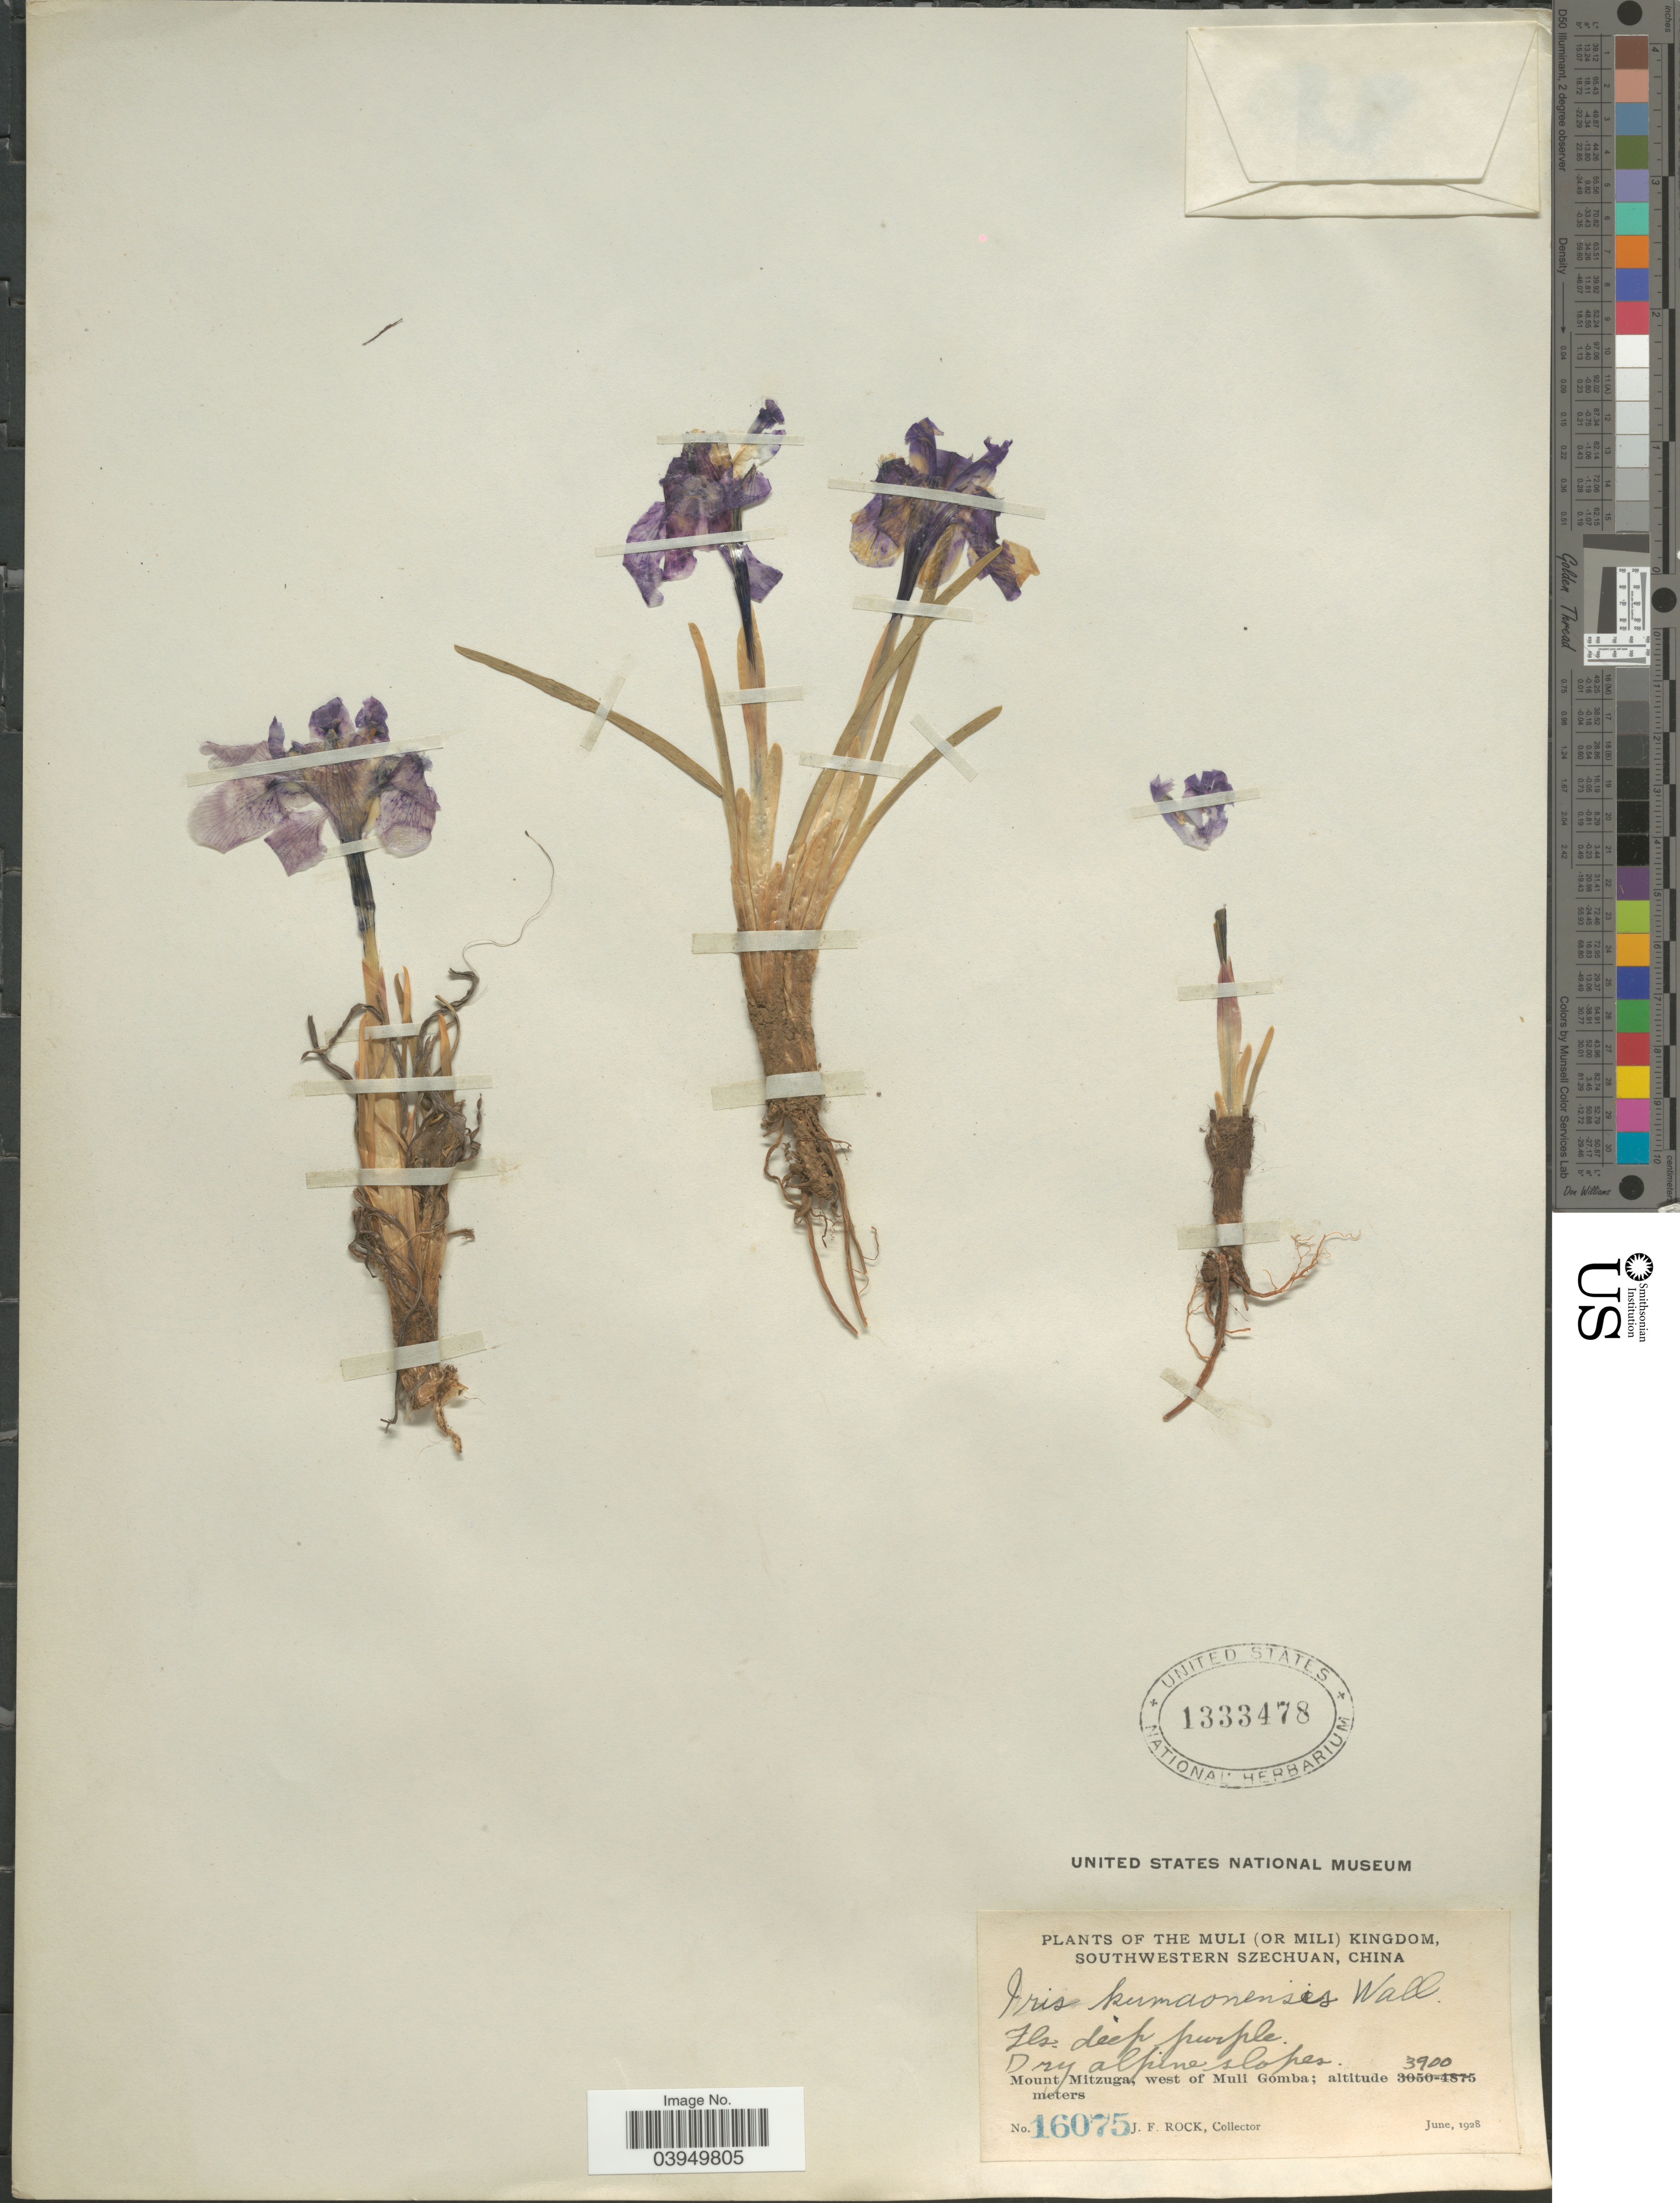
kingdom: Plantae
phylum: Tracheophyta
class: Liliopsida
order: Asparagales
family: Iridaceae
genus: Iris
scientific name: Iris kemaonensis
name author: Wall. ex D. Don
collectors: J. Rock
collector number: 16075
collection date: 1928-06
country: China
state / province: Sichuan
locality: The Muli (or Mili) Kingdom, Southwestern Szechuan. Mount Mitzuga, west of Muli Gomba.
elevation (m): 3900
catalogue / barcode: US 1333478